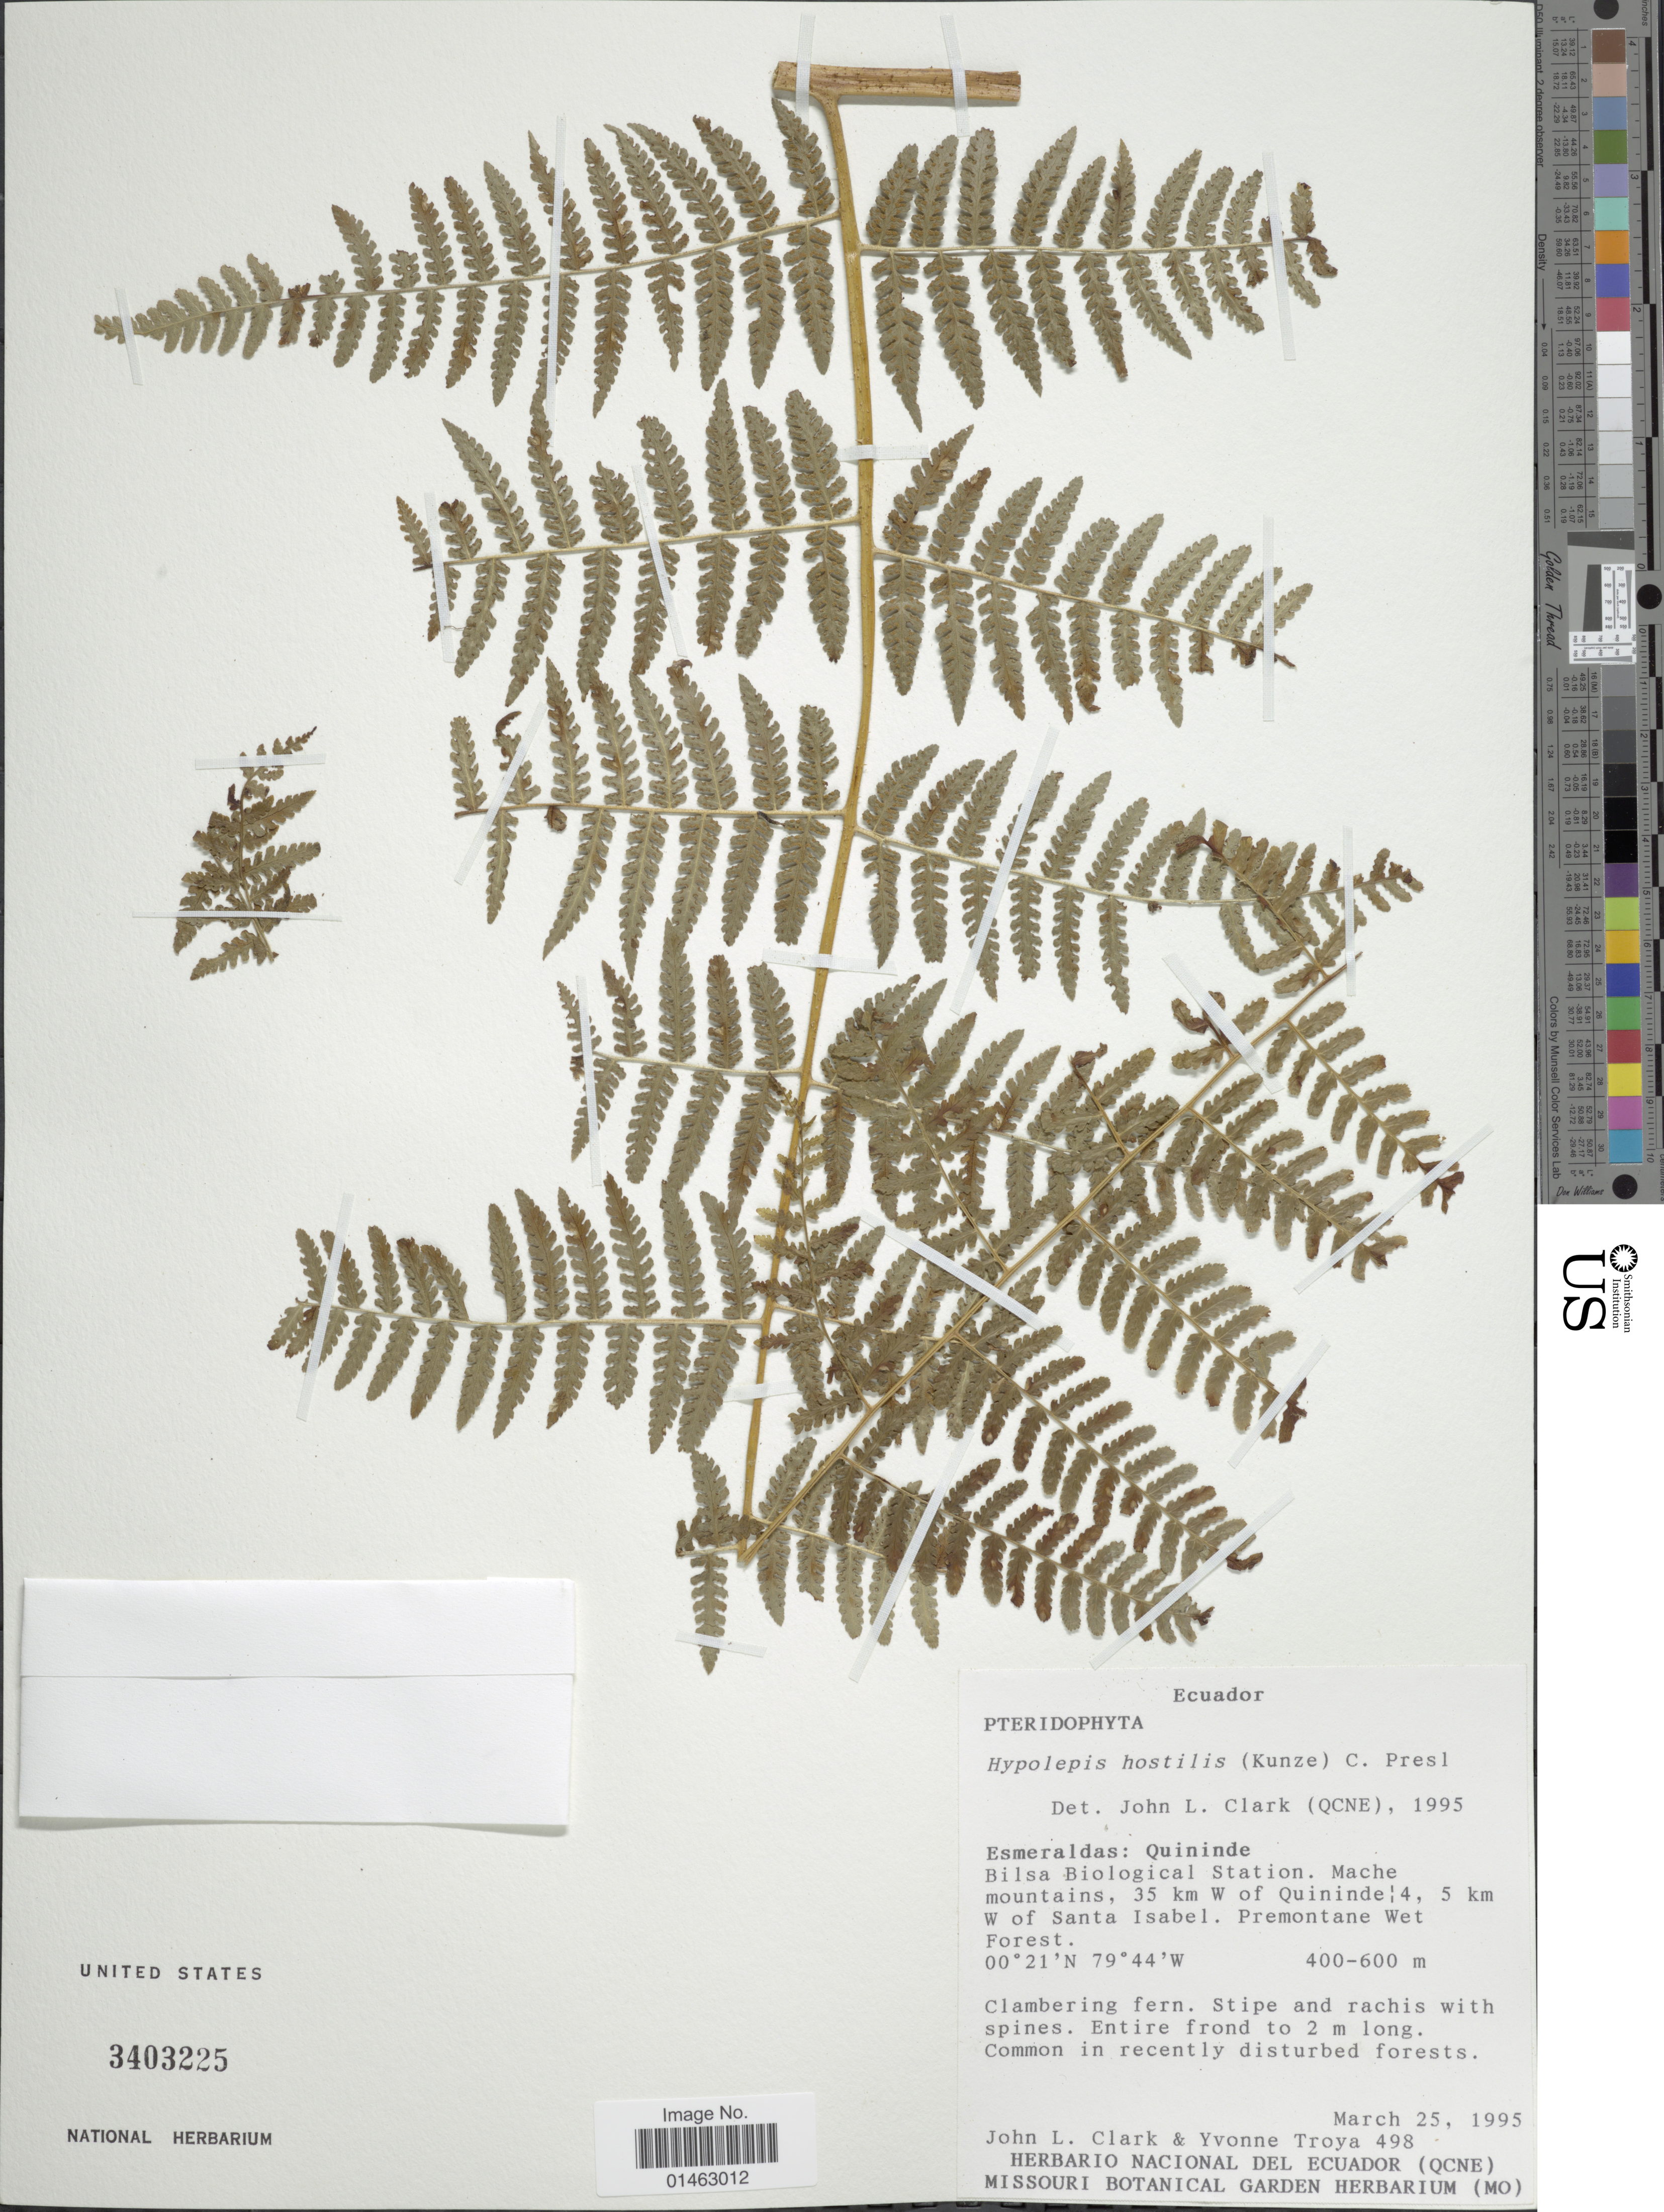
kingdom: Plantae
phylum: Tracheophyta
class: Polypodiopsida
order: Polypodiales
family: Dennstaedtiaceae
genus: Hypolepis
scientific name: Hypolepis hostilis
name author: (Kunze) C. Presl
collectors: J. L. Clark & Y. Troya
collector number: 498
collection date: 1995-03-25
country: Ecuador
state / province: Esmeraldas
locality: Quininde Bilsa Biological Station. Manche mountains, 35 km W of Quininde, 5 km W of Santa Isabel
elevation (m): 400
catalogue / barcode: US 3403225